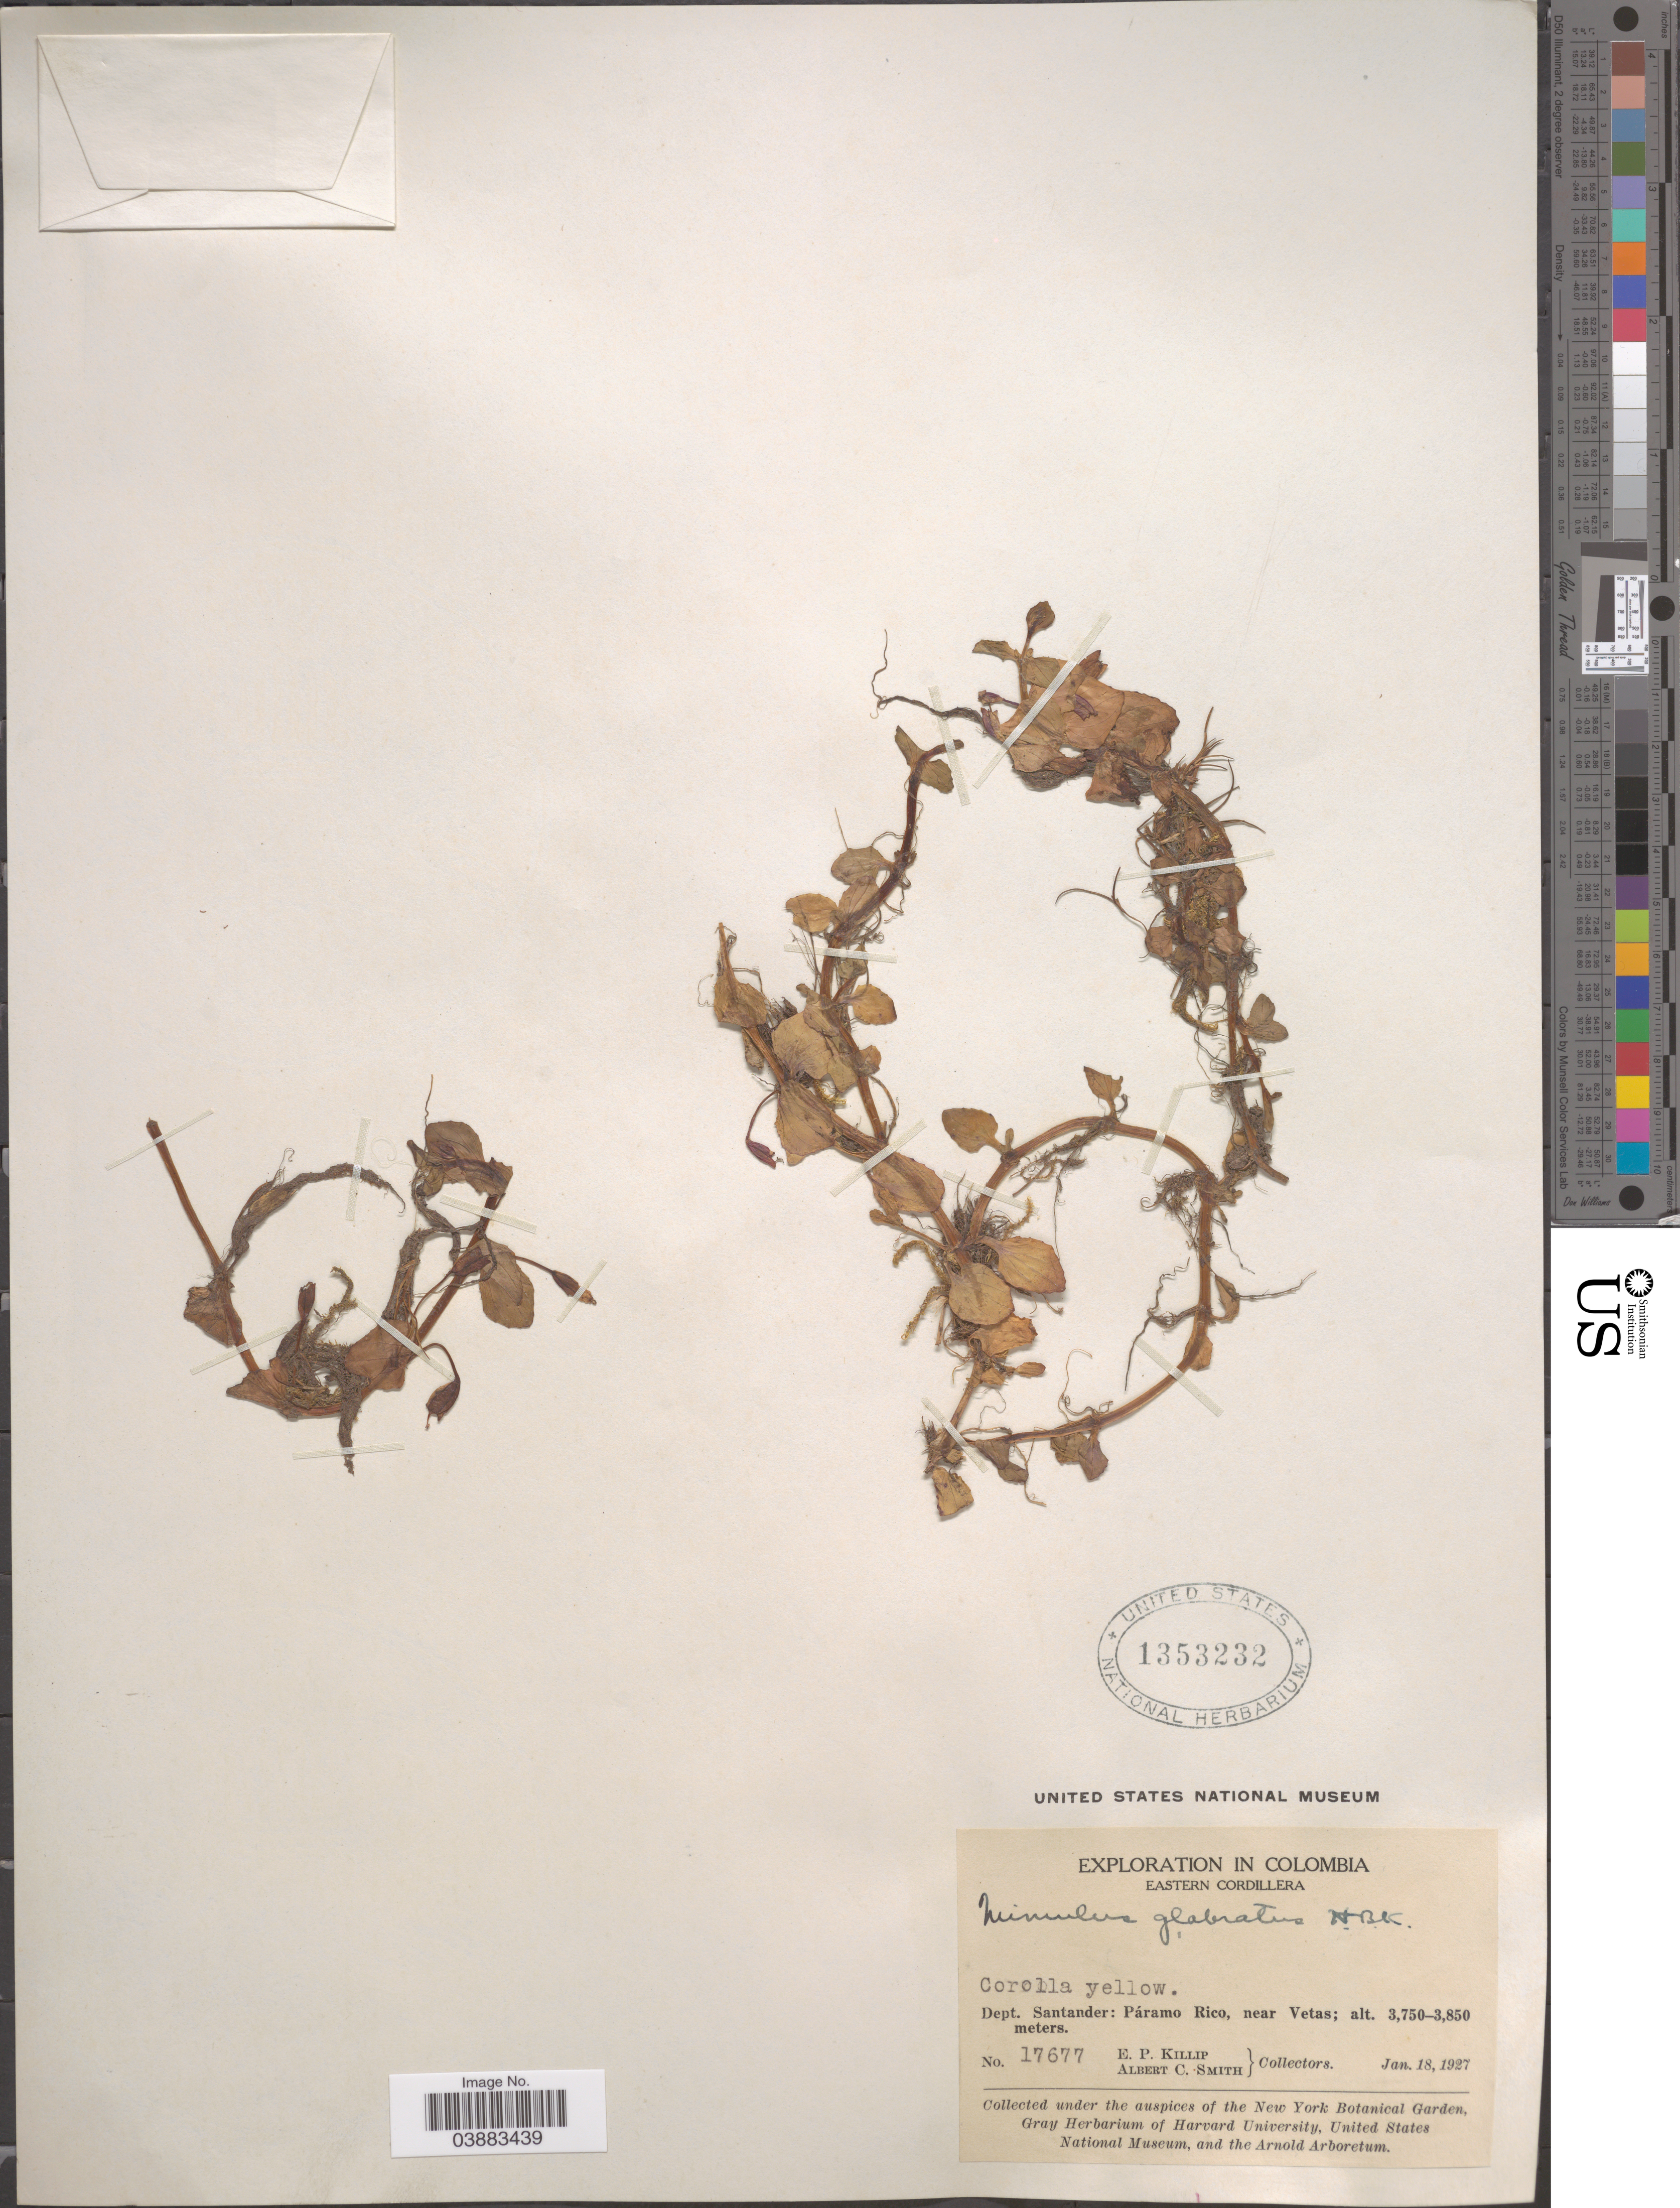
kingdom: Plantae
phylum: Tracheophyta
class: Magnoliopsida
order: Lamiales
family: Phrymaceae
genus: Mimulus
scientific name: Mimulus glabratus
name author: Kunth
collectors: E. P. Killip & A. C. Smith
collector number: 17677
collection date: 1927-01-18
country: Colombia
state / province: Santander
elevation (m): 3750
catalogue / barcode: US 1353232